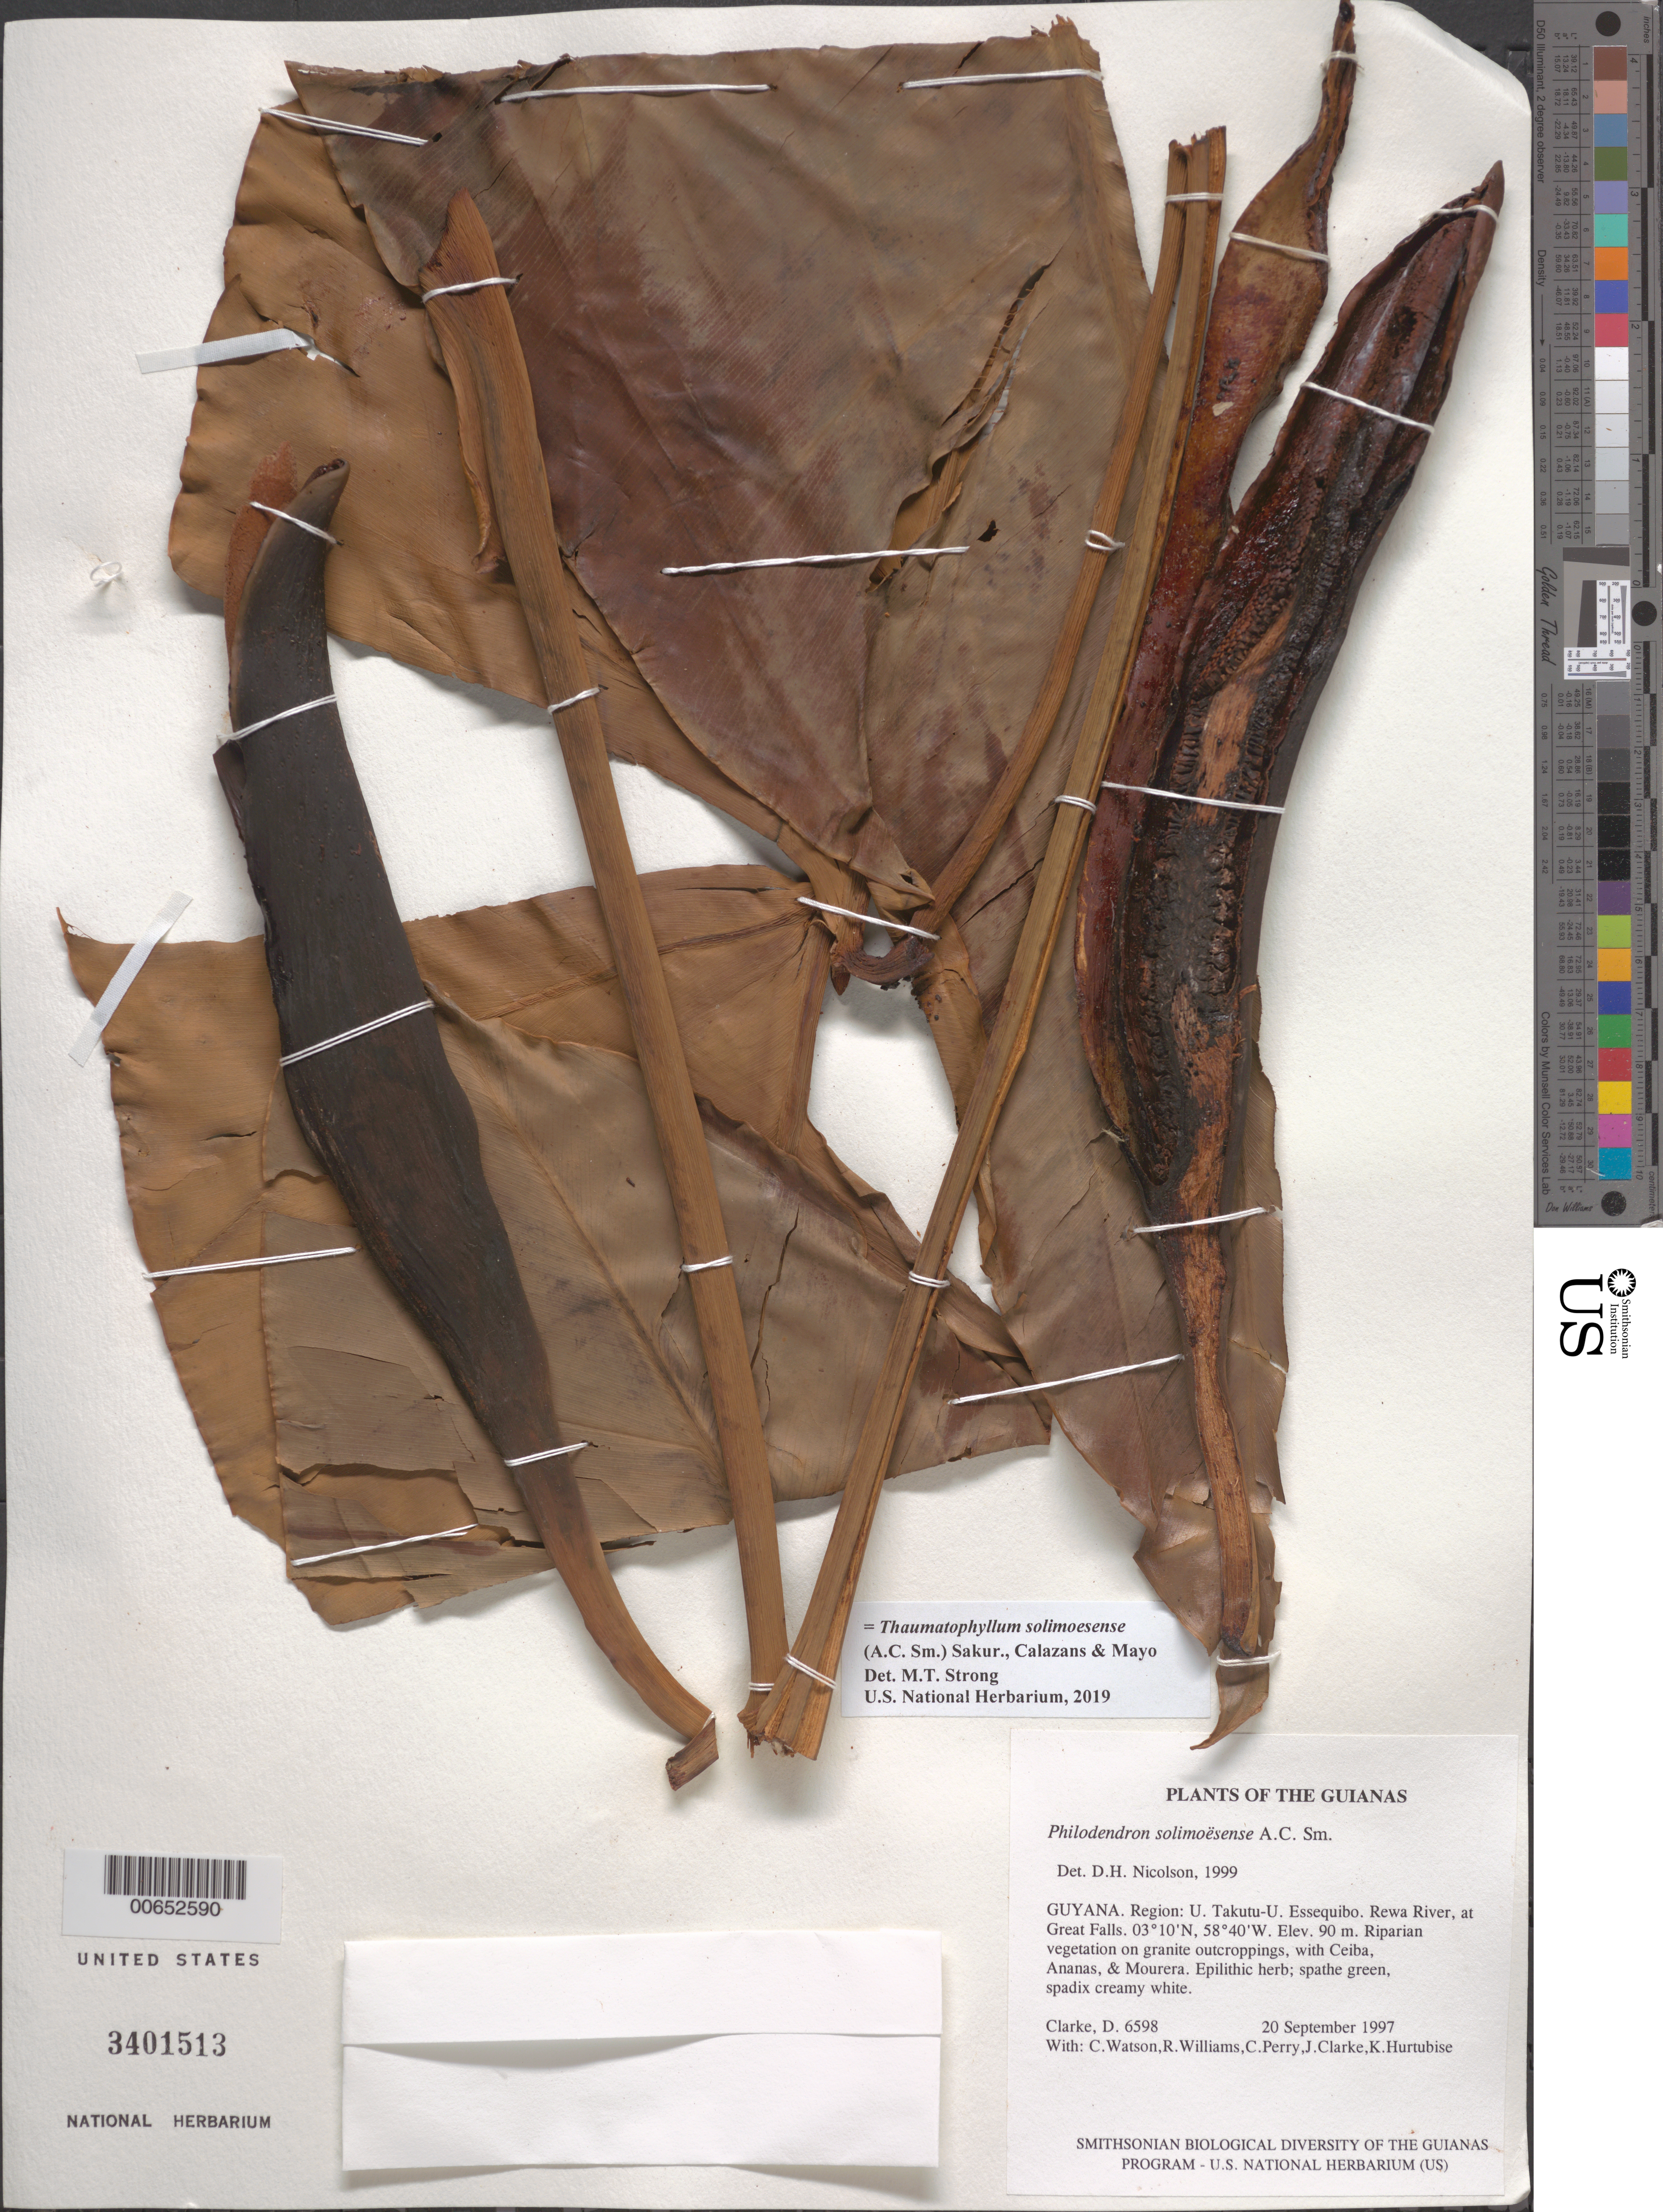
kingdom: Plantae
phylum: Tracheophyta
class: Liliopsida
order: Alismatales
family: Araceae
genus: Thaumatophyllum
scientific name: Thaumatophyllum solimoesense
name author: (A.C. Sm.) Sakur. et al.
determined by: Strong, Mark T., (BOT), Smithsonian Institution - National Museum of Natural History (UNITED STATES)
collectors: H. D. Clarke, C. Watson, R. Williams, C. Perry, J. Clarke & K. Hurtubise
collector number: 6598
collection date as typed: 20 September 1997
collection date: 1997-09-20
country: Guyana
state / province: U. Takutu-U. Essequibo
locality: Rewa River, at Great Falls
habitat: Riparian vegetation on granite outcroppings, with Ceiba, Ananas, & Mourera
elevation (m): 90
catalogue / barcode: US 3401513